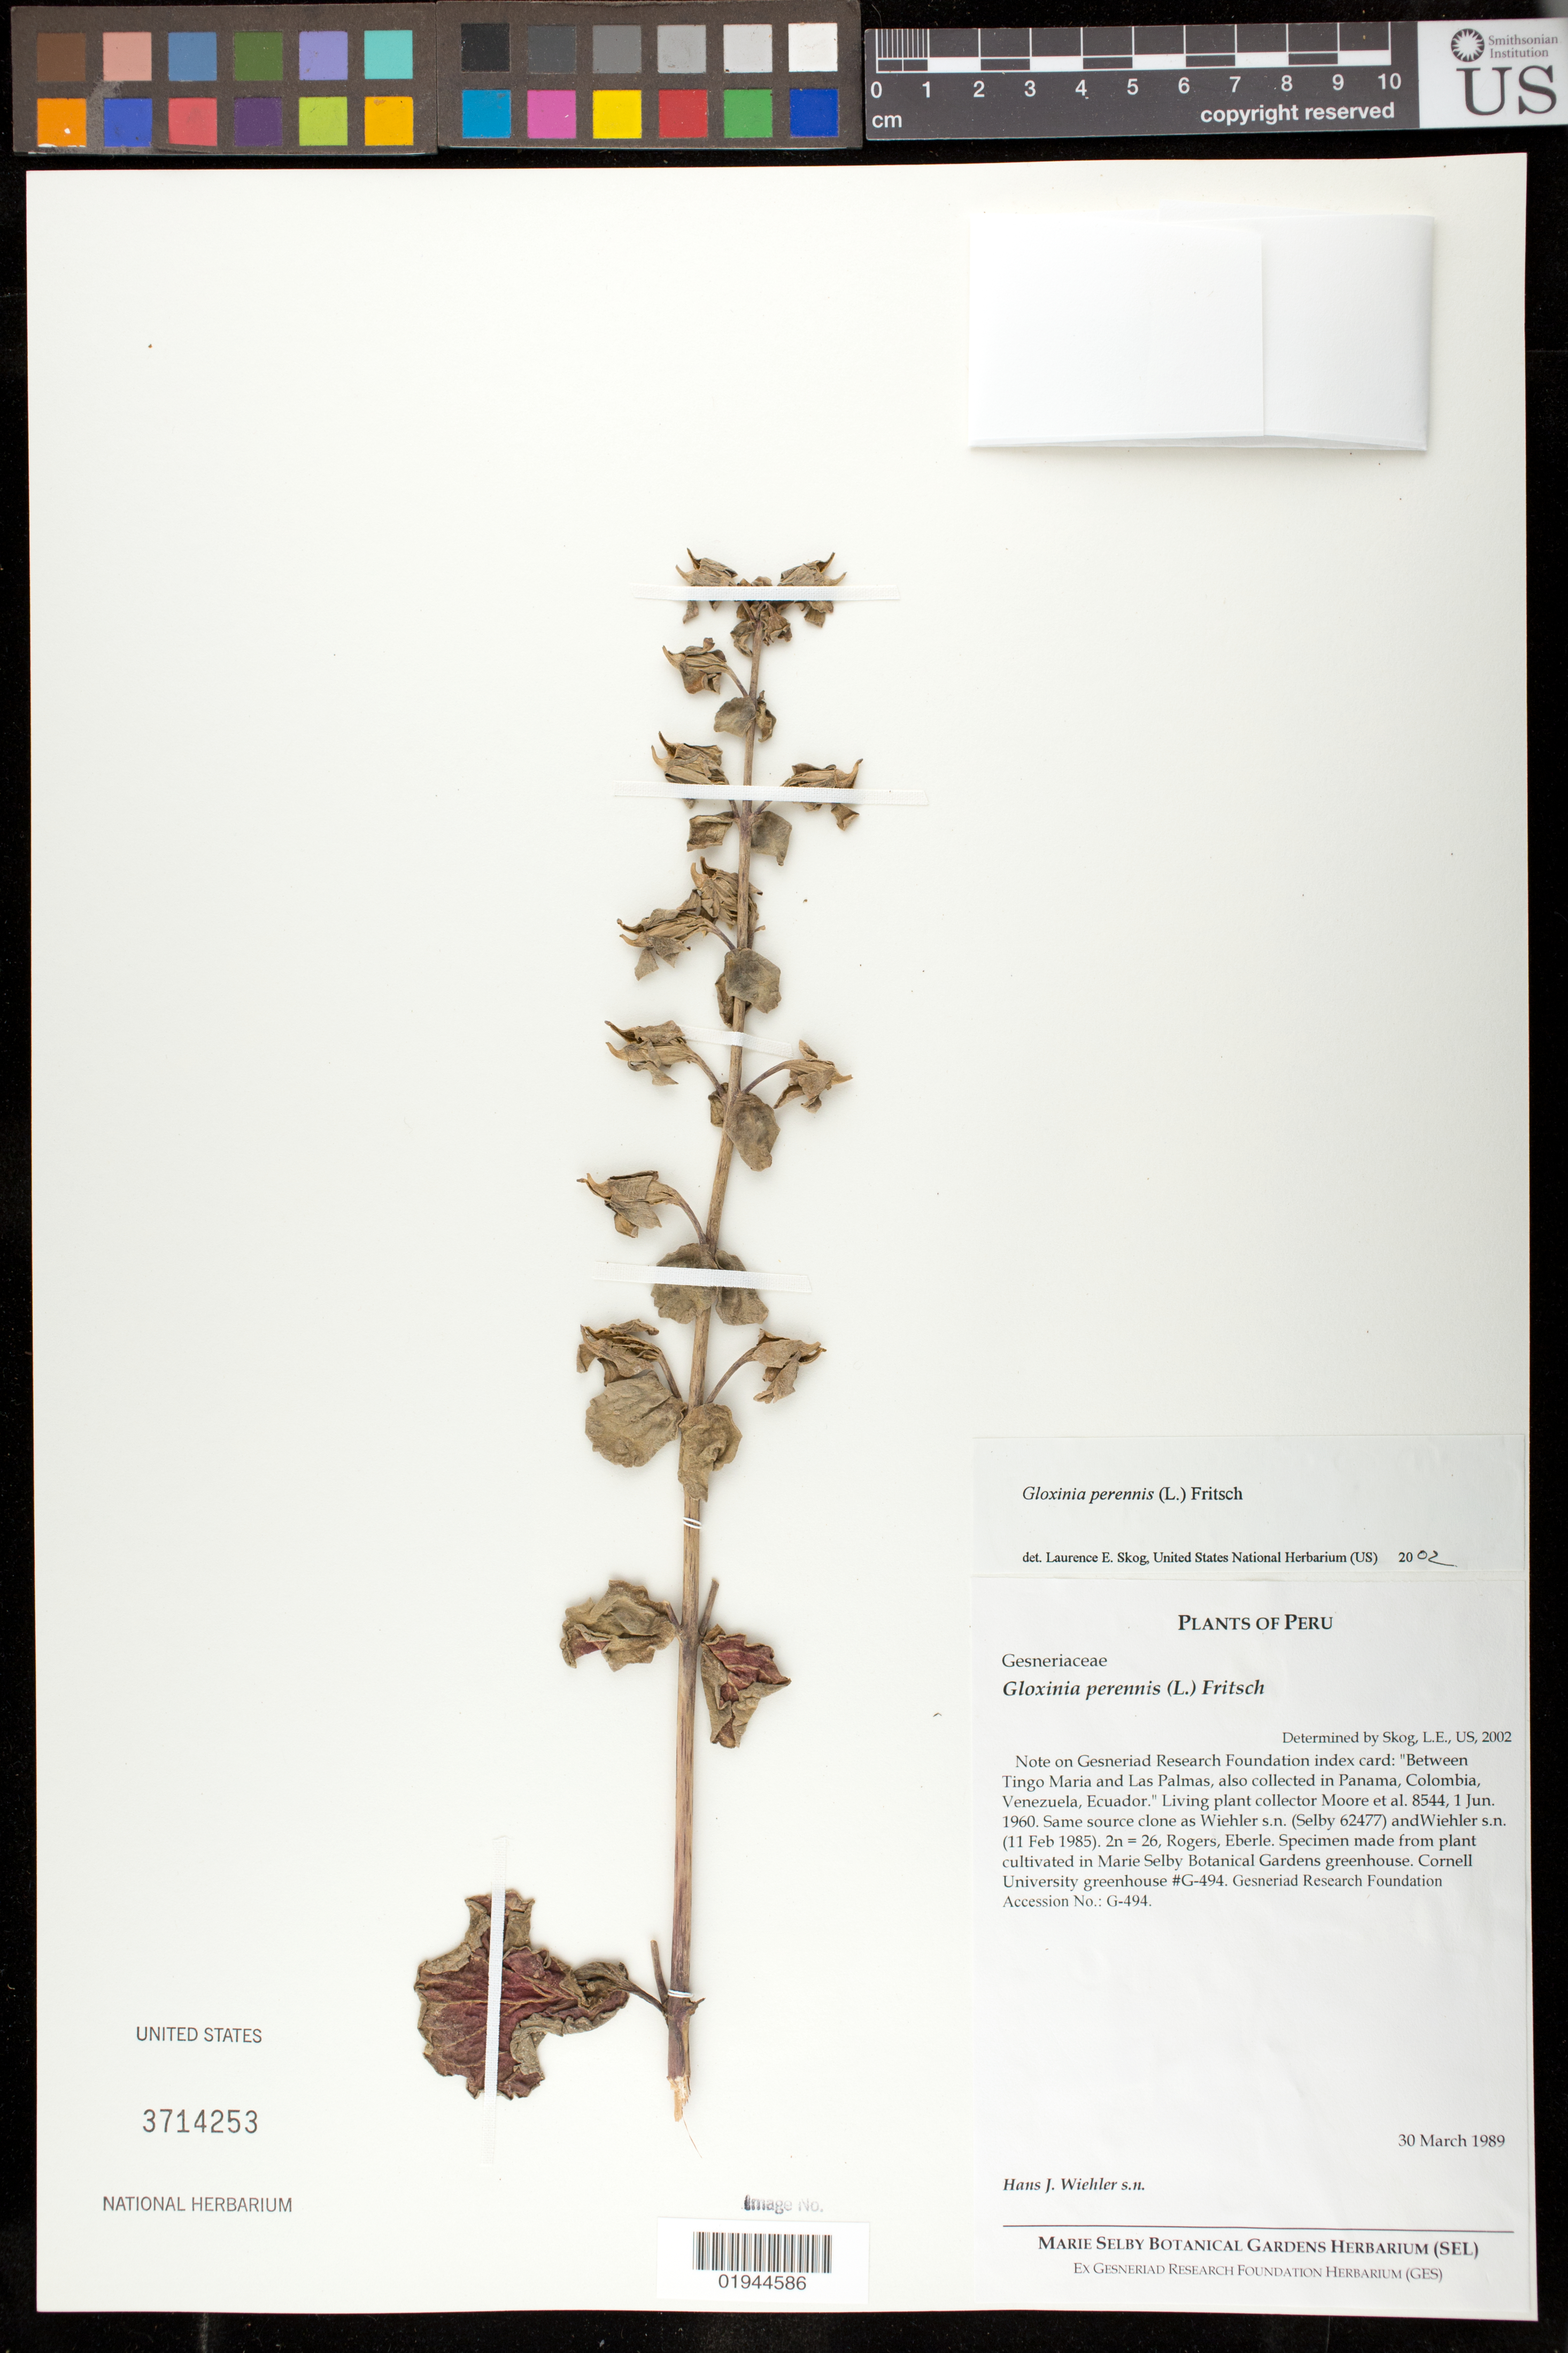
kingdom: Plantae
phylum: Tracheophyta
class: Magnoliopsida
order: Lamiales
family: Gesneriaceae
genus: Gloxinia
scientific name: Gloxinia perennis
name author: (L.) Fritsch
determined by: Skog, Laurence E.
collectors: H. J. Wiehler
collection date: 1989-03-30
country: United States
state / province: Florida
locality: Marie Selby Botanical Gardens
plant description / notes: Between Tingo Maria and Las Palmas, also collected in Panama, Colombia, Venezuela, Ecuador. Living plant collector Moore et al. 8544,1 Jun. 1960. Same source clone as Wiehler s.n. (Selby 62477) and Wiehler s.n. (11 Feb 1985). 2n=26, Rogers, Eberle.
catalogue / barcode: US 3714253